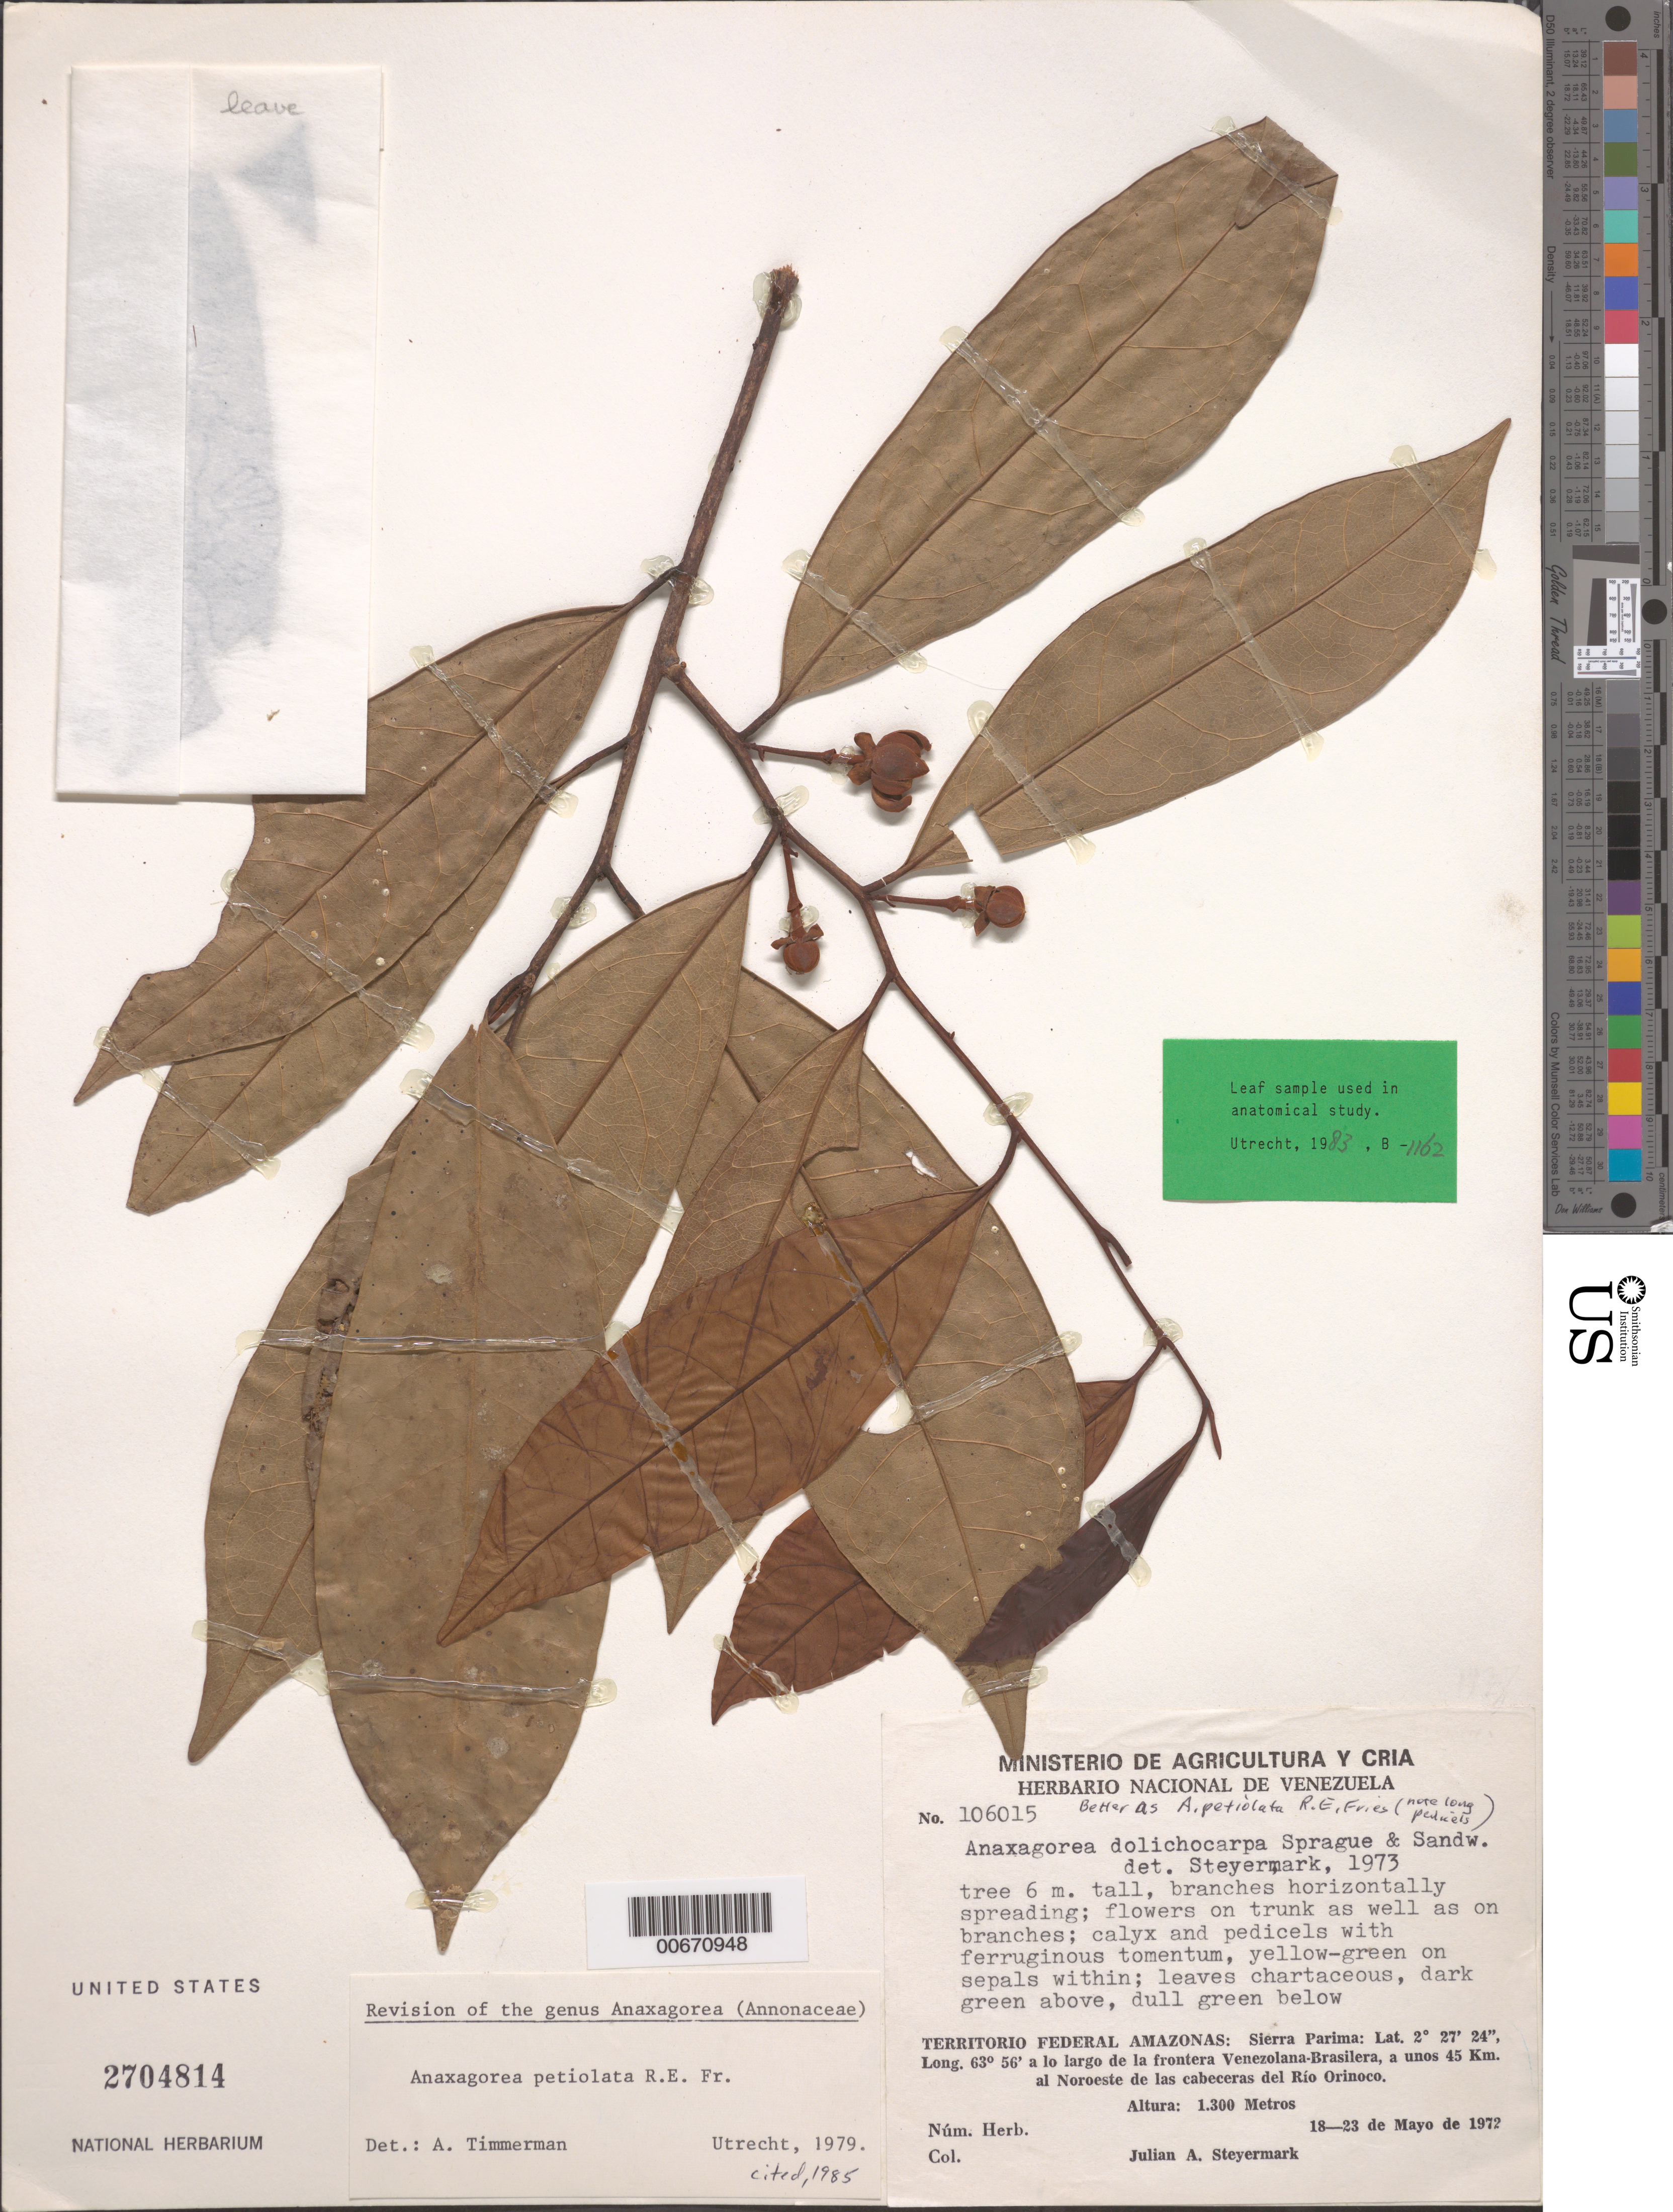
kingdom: Plantae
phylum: Tracheophyta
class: Magnoliopsida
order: Magnoliales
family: Annonaceae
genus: Anaxagorea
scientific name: Anaxagorea petiolata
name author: R.E. Fr.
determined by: Timmerman, A.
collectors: J. Steyermark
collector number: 106015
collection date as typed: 18-May-72 to 23-May-72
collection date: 1972-05-18/1972-05-23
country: Venezuela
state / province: Amazonas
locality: Sierra Parima, la frontera Venezolana-Brasilera, a unos 45 km al noroeste de las cabeceras del Río Orinoco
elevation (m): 1300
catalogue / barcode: US 2704814